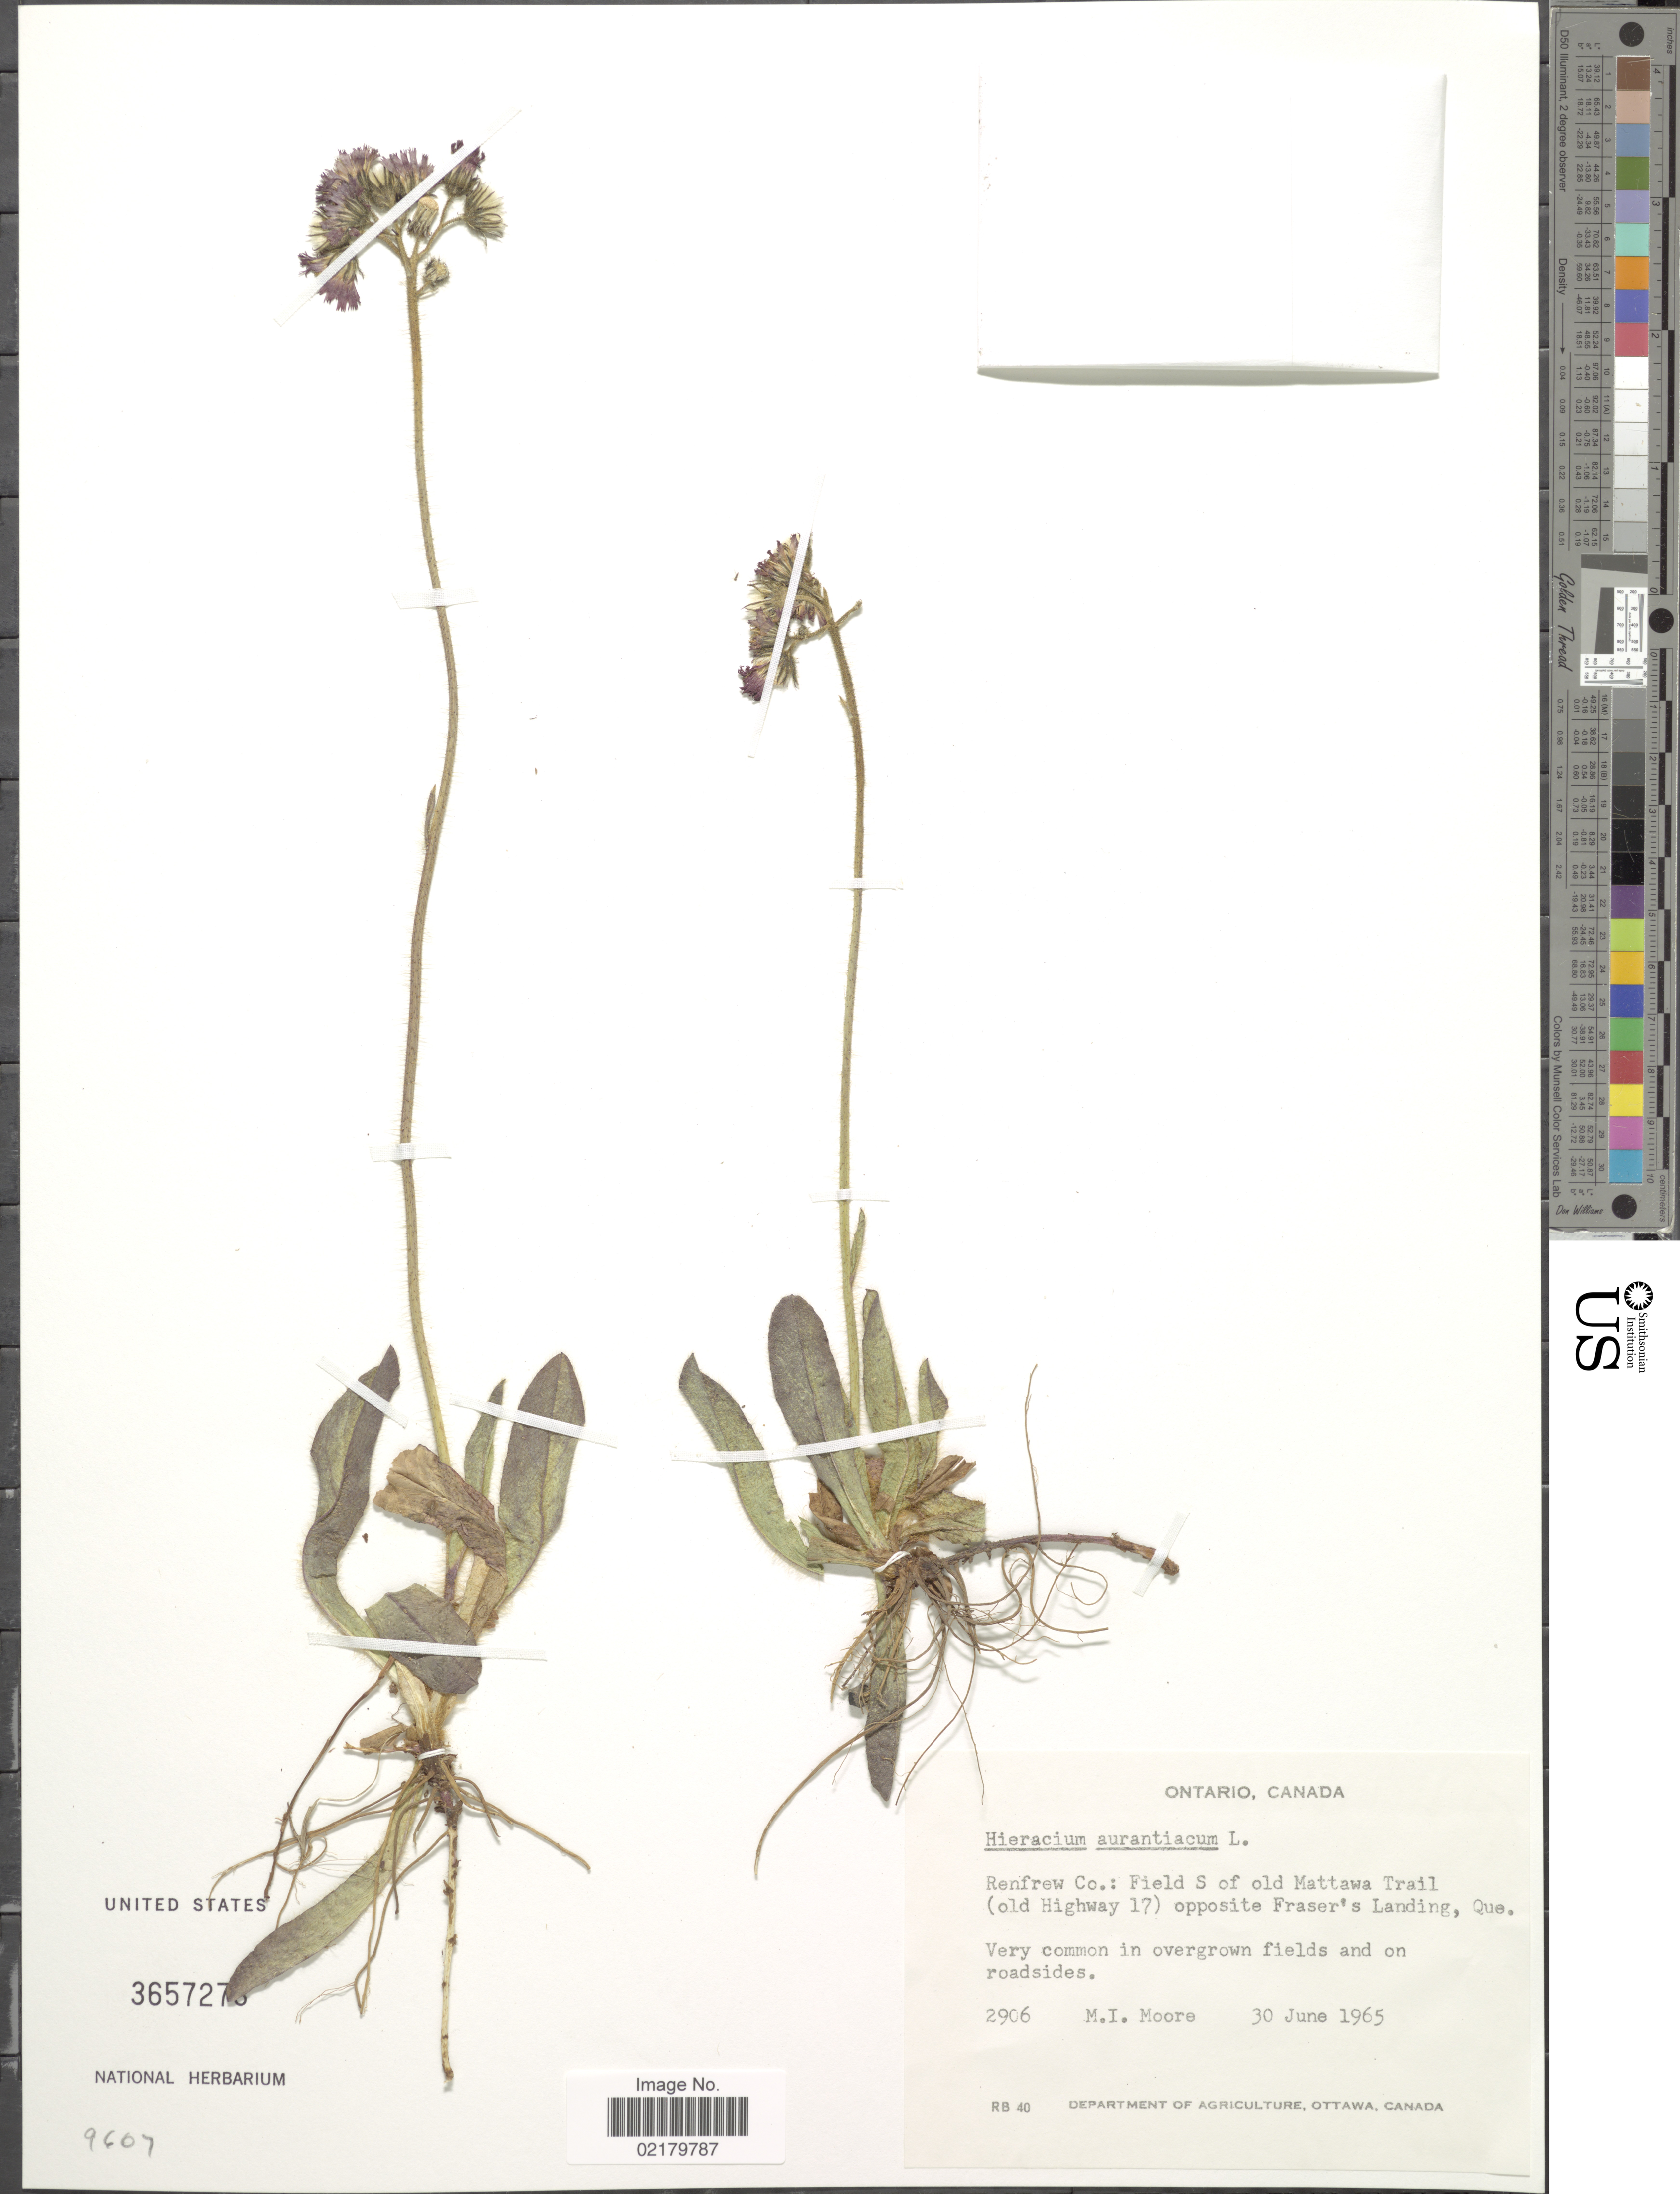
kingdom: Plantae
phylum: Tracheophyta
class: Magnoliopsida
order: Asterales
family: Asteraceae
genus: Pilosella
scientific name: Pilosella aurantiaca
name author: (L.) F.W. Schultz & Sch. Bip.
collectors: M. Moore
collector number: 2906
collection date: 1965-06-30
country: Canada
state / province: Quebec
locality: Renfrew Co: Fields S of old Mattawa Trail (old Highway 17) opposite Fraser's Landing, Ontario, Very common in overgrown fields and on roadsides